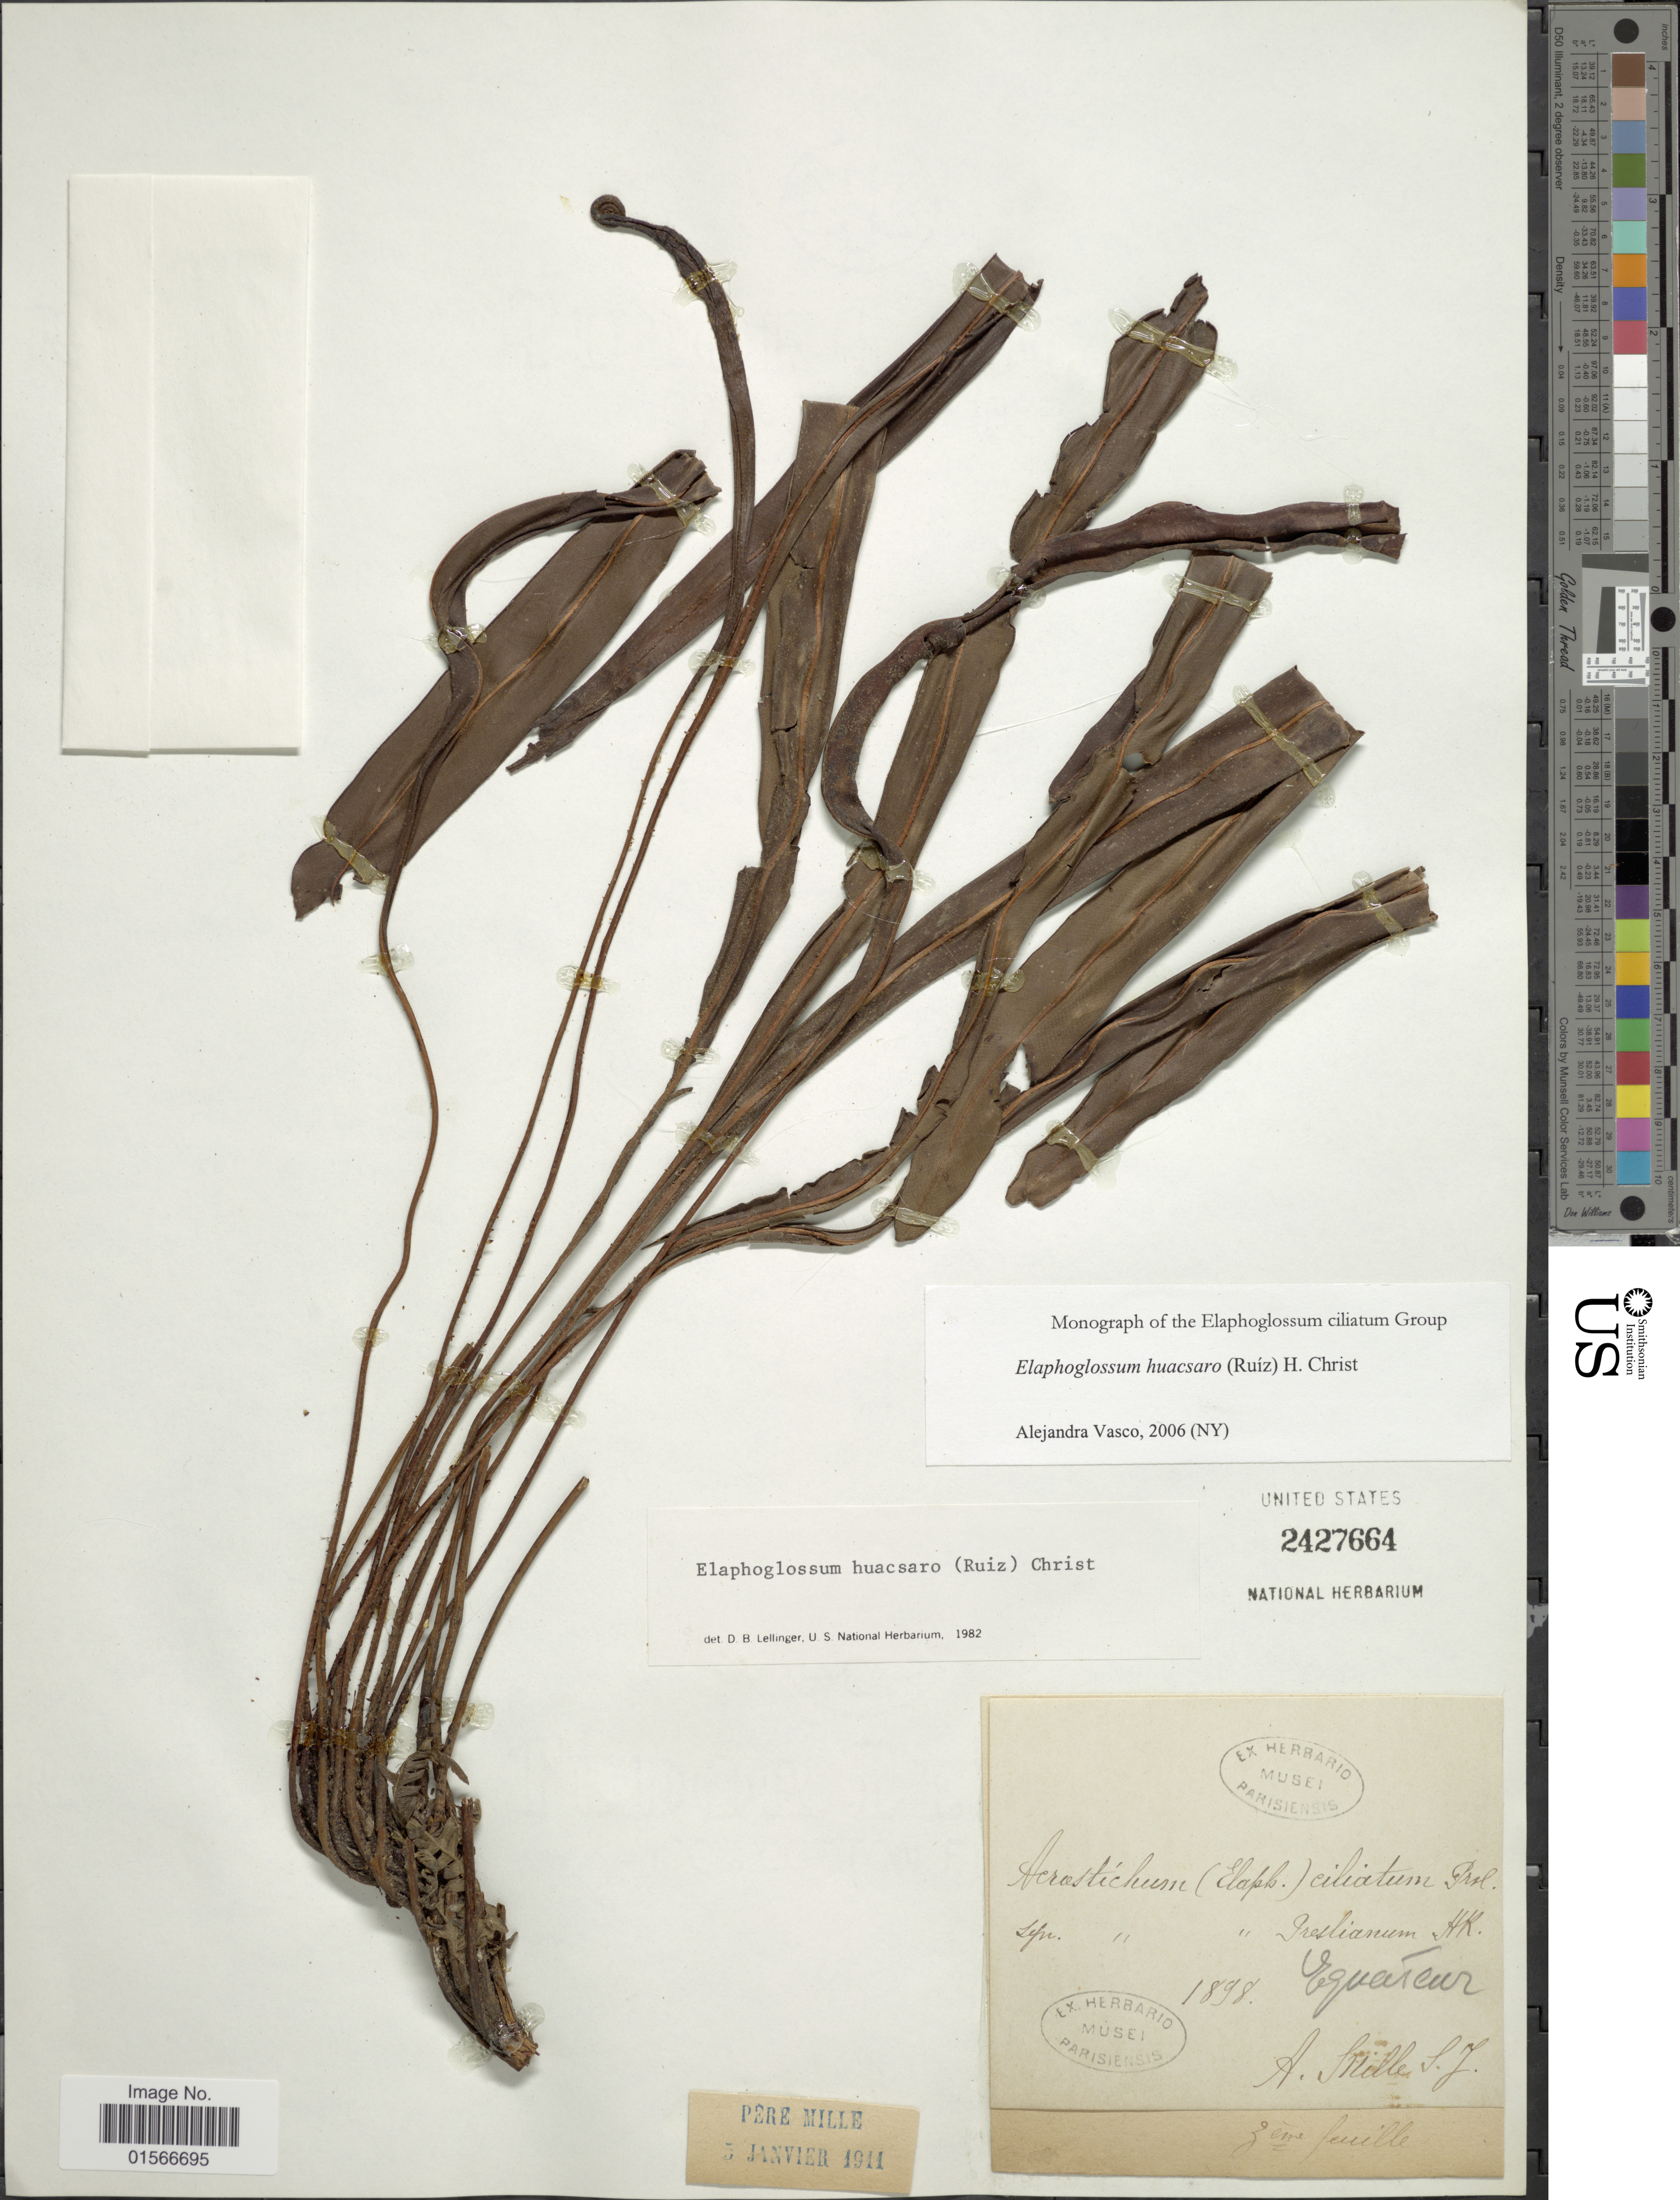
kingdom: Plantae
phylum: Tracheophyta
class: Polypodiopsida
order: Polypodiales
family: Dryopteridaceae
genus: Elaphoglossum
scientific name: Elaphoglossum huacsaro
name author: (Ruiz) Christ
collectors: A. Mille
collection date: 1898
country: Ecuador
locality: Equateur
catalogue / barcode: US 2427664